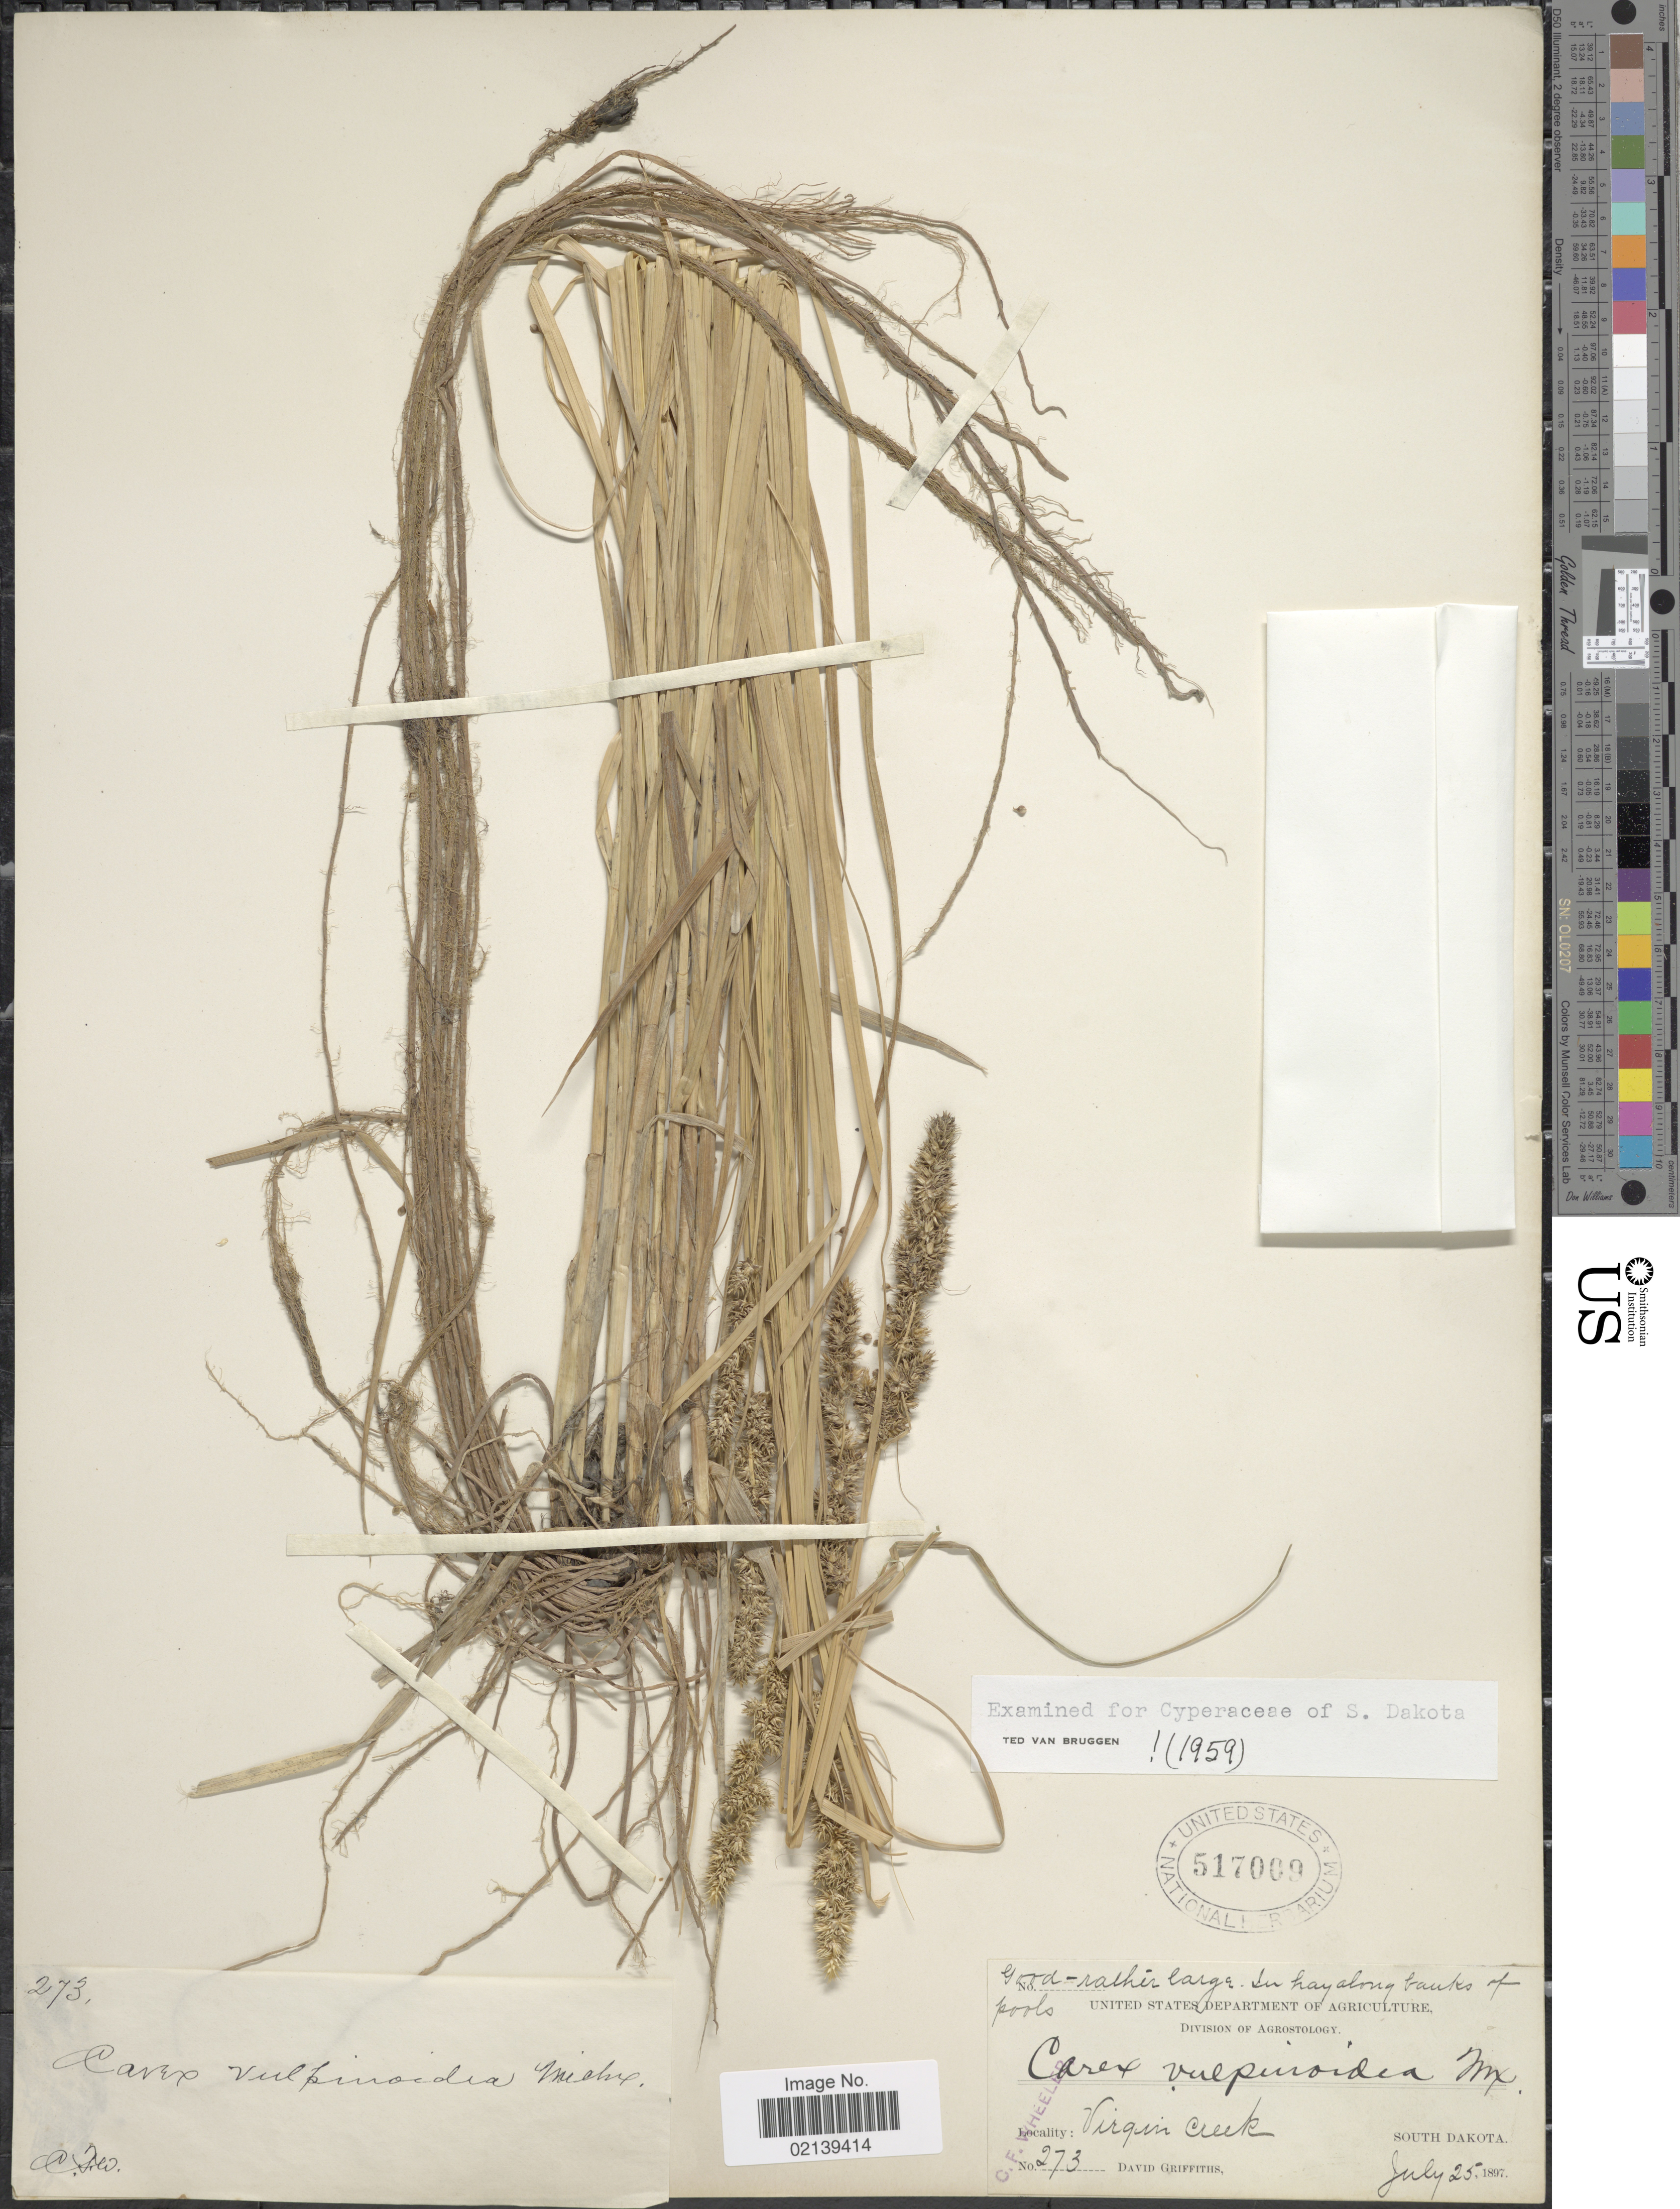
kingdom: Plantae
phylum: Tracheophyta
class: Liliopsida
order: Poales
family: Cyperaceae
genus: Carex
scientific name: Carex vulpinoidea Michx.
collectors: D. Griffiths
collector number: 273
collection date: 1897-07-25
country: United States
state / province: South Dakota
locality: Virgin Creek, South Dakota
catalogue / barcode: US 517009